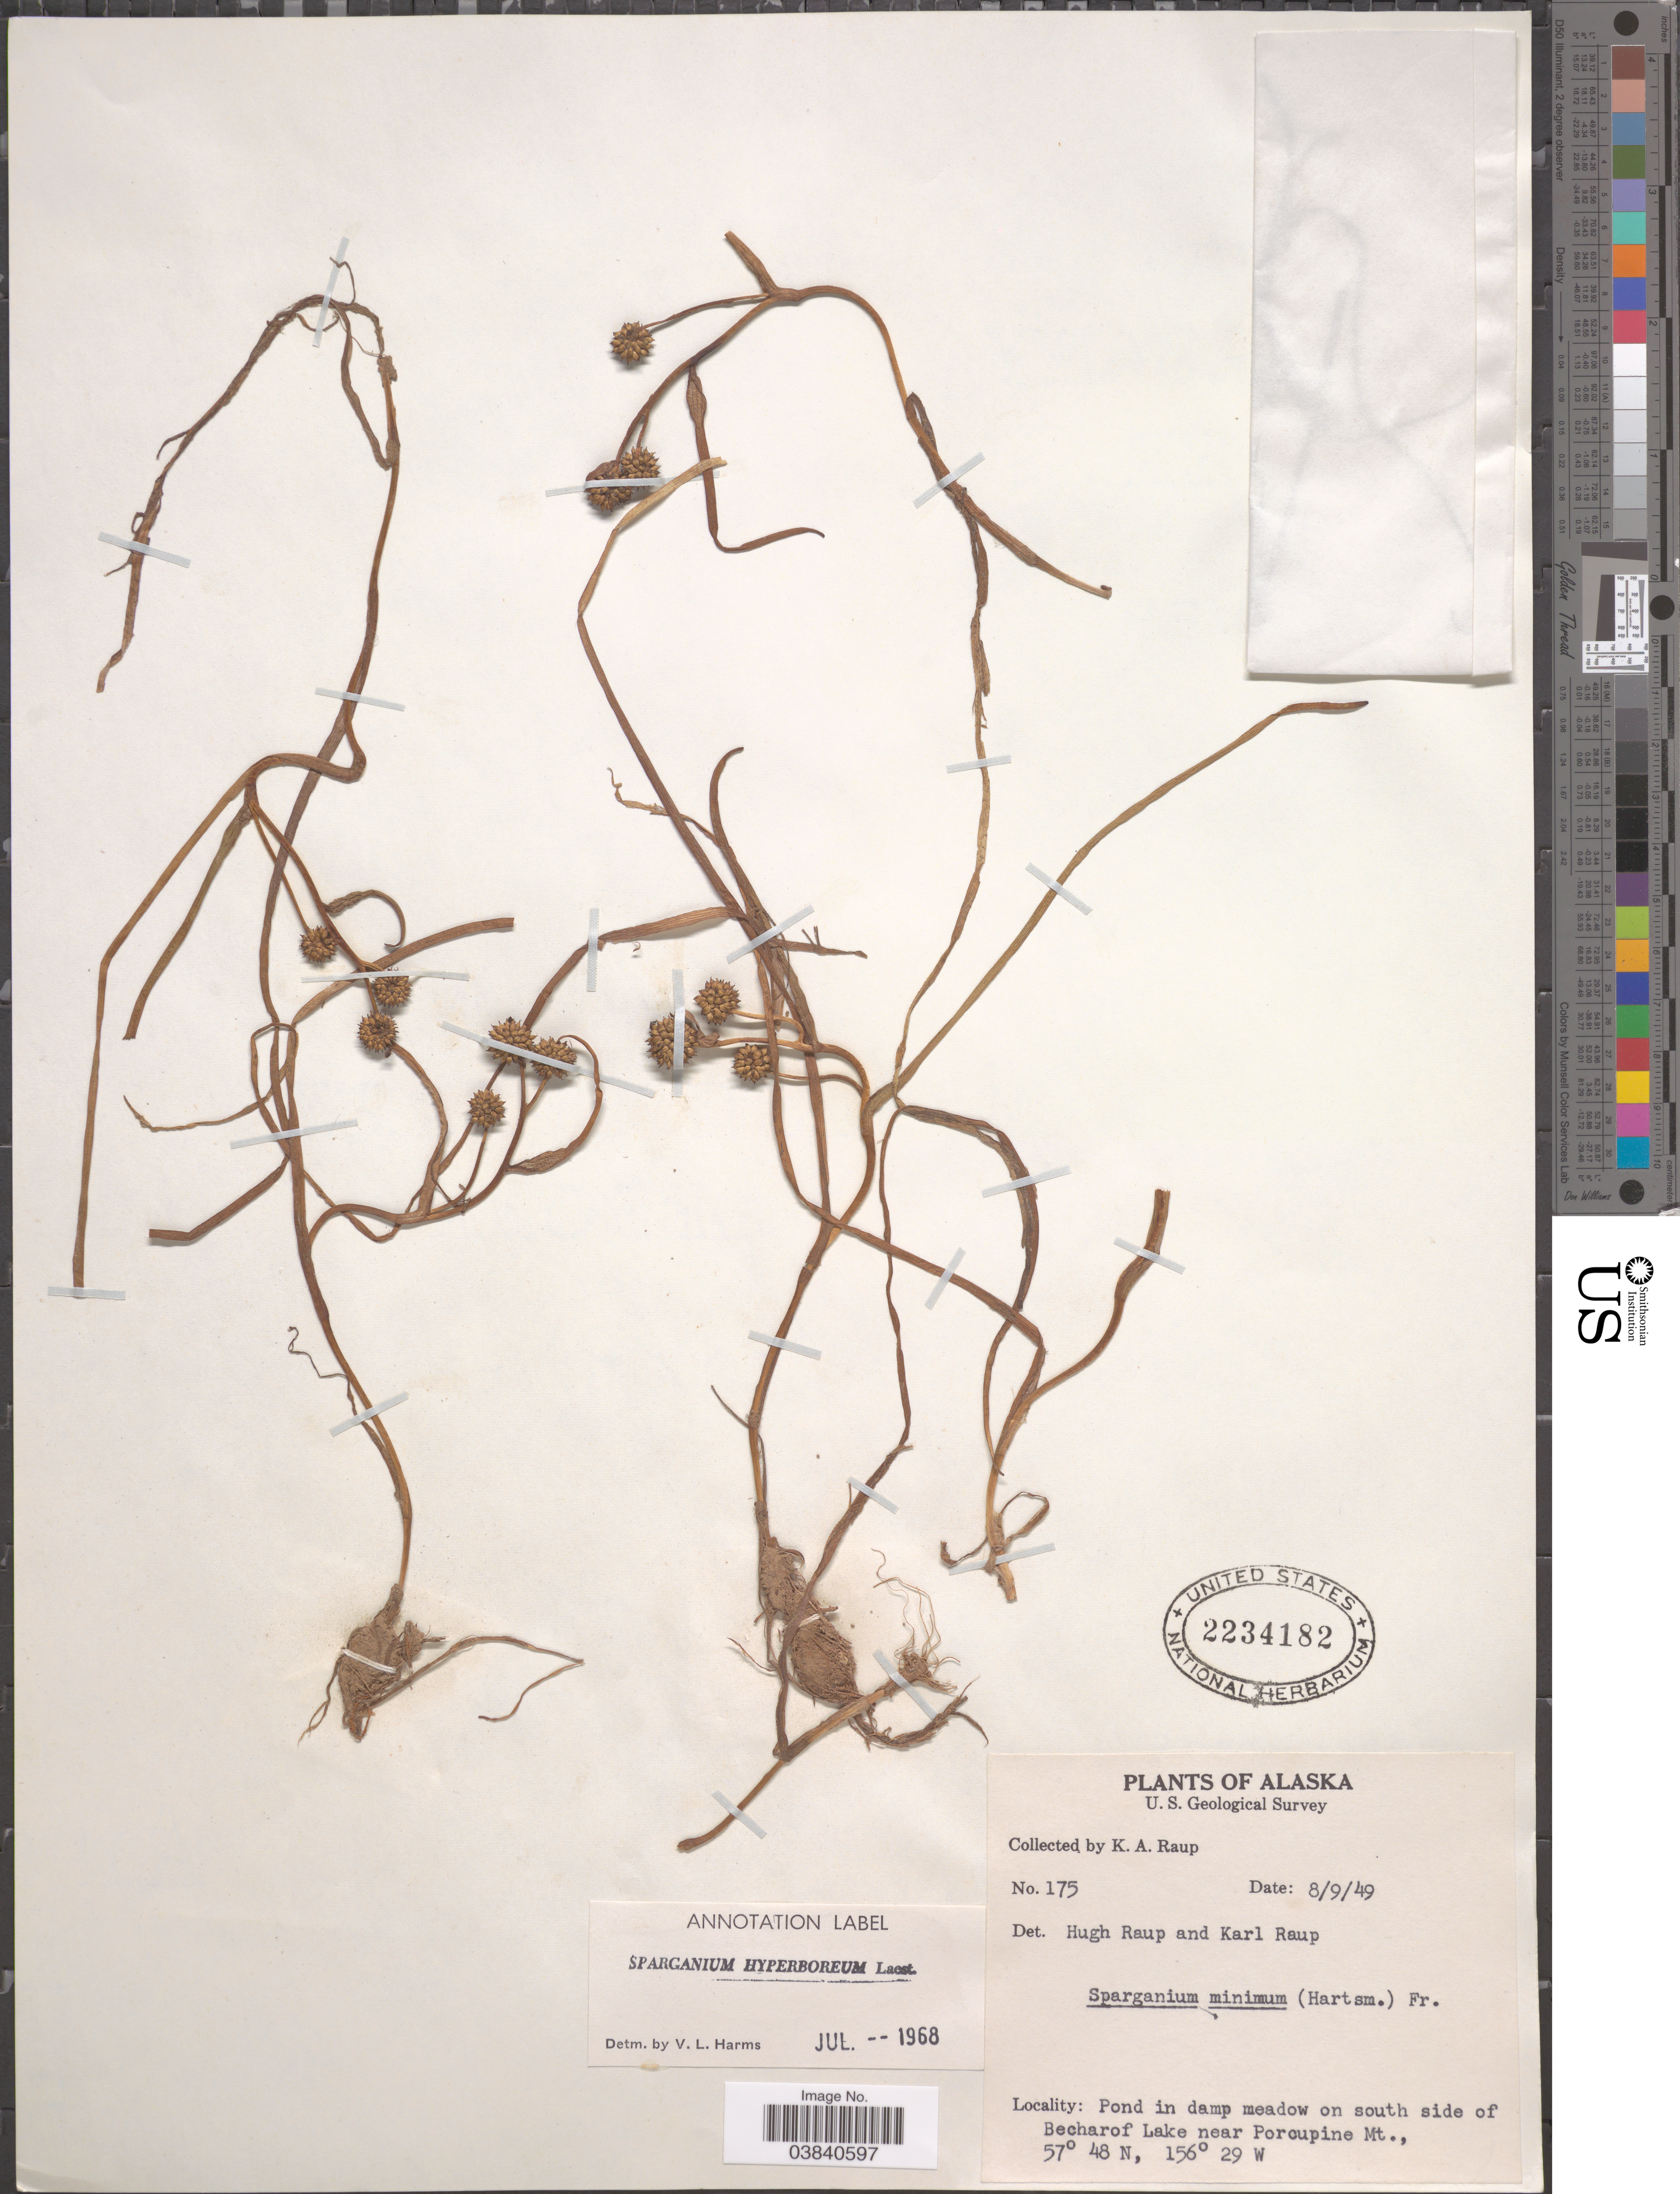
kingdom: Plantae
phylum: Tracheophyta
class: Liliopsida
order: Poales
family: Typhaceae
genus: Sparganium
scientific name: Sparganium hyperboreum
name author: Beurl. ex Laest.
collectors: K. Raup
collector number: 175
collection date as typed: Transcribed d/m/y: 9/8/49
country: United States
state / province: Alaska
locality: Pond in damp meadow on south side of Becharof Lake near Porcupine Mt.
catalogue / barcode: US 2234182